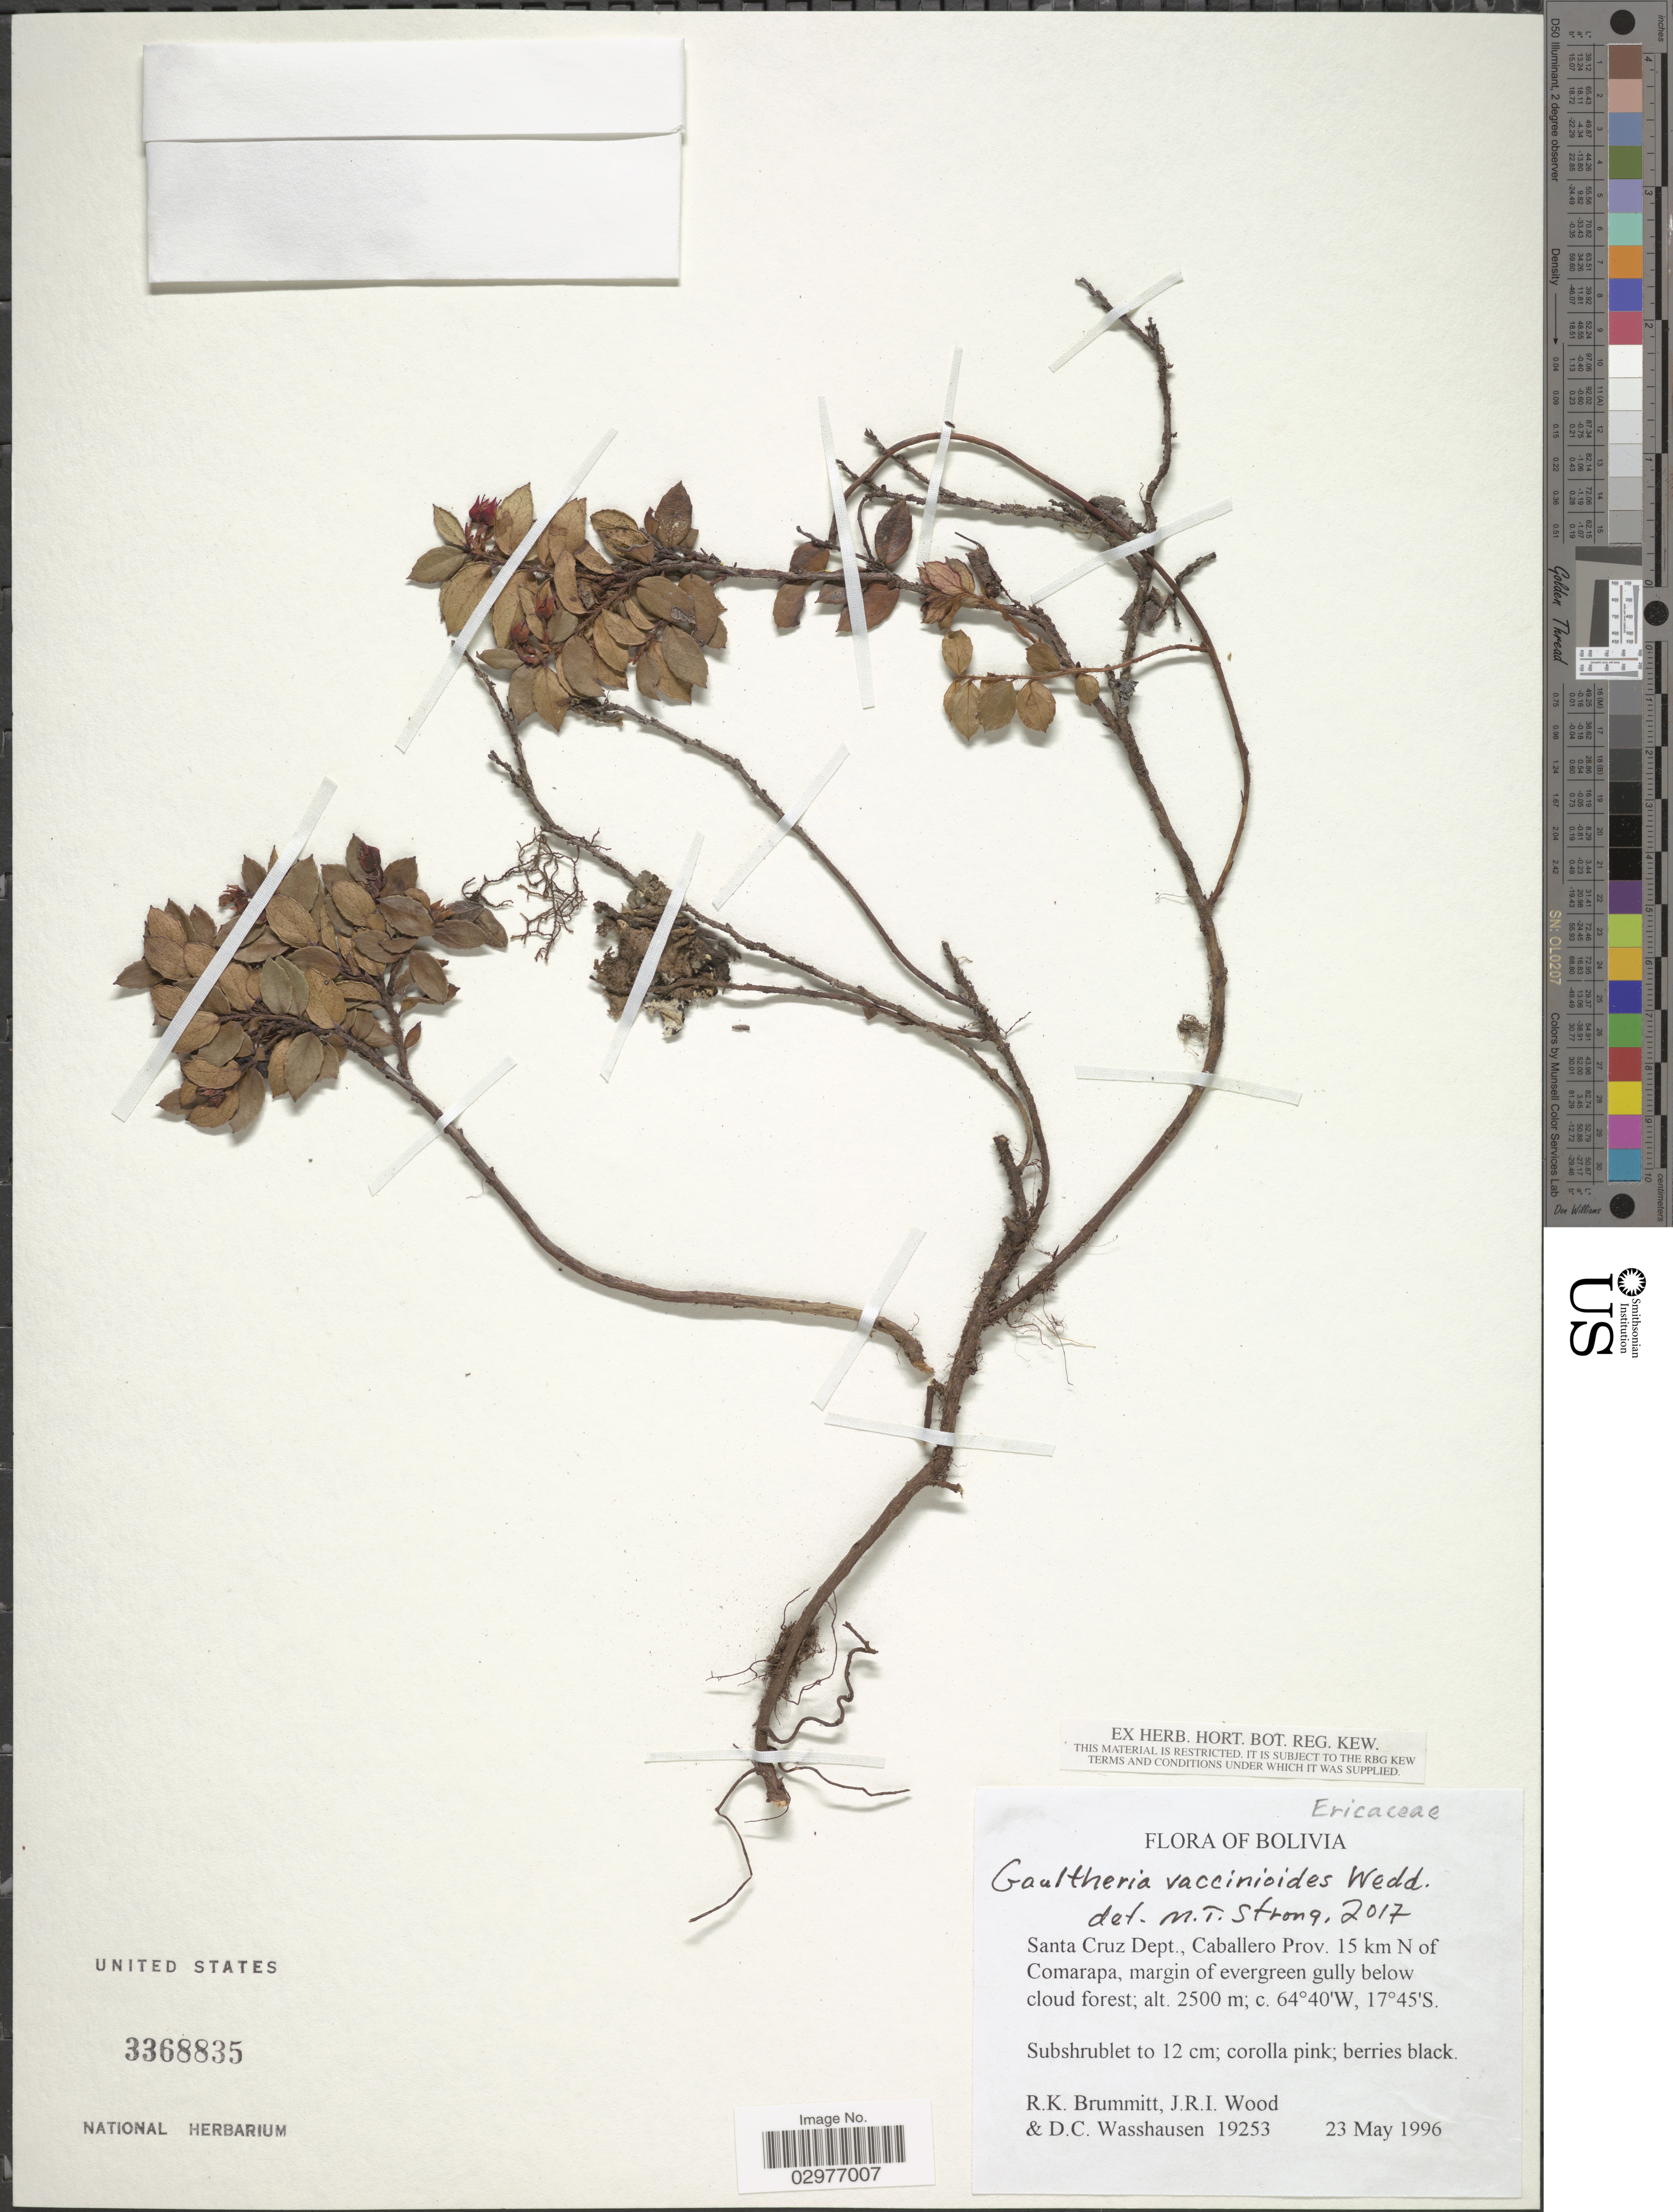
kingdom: Plantae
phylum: Tracheophyta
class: Magnoliopsida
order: Ericales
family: Ericaceae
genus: Gaultheria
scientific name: Gaultheria vaccinioides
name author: Wedd.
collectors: R. K. Brummitt, J. R. I. Wood & D. C. Wasshausen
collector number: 19253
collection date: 1996-05-23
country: Bolivia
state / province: Santa Cruz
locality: Santa Cruz Dept., Caballero Prov. 15 km N of Comarapa, margin of evergreen gully below cloud forest.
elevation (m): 2500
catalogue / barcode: US 3368835